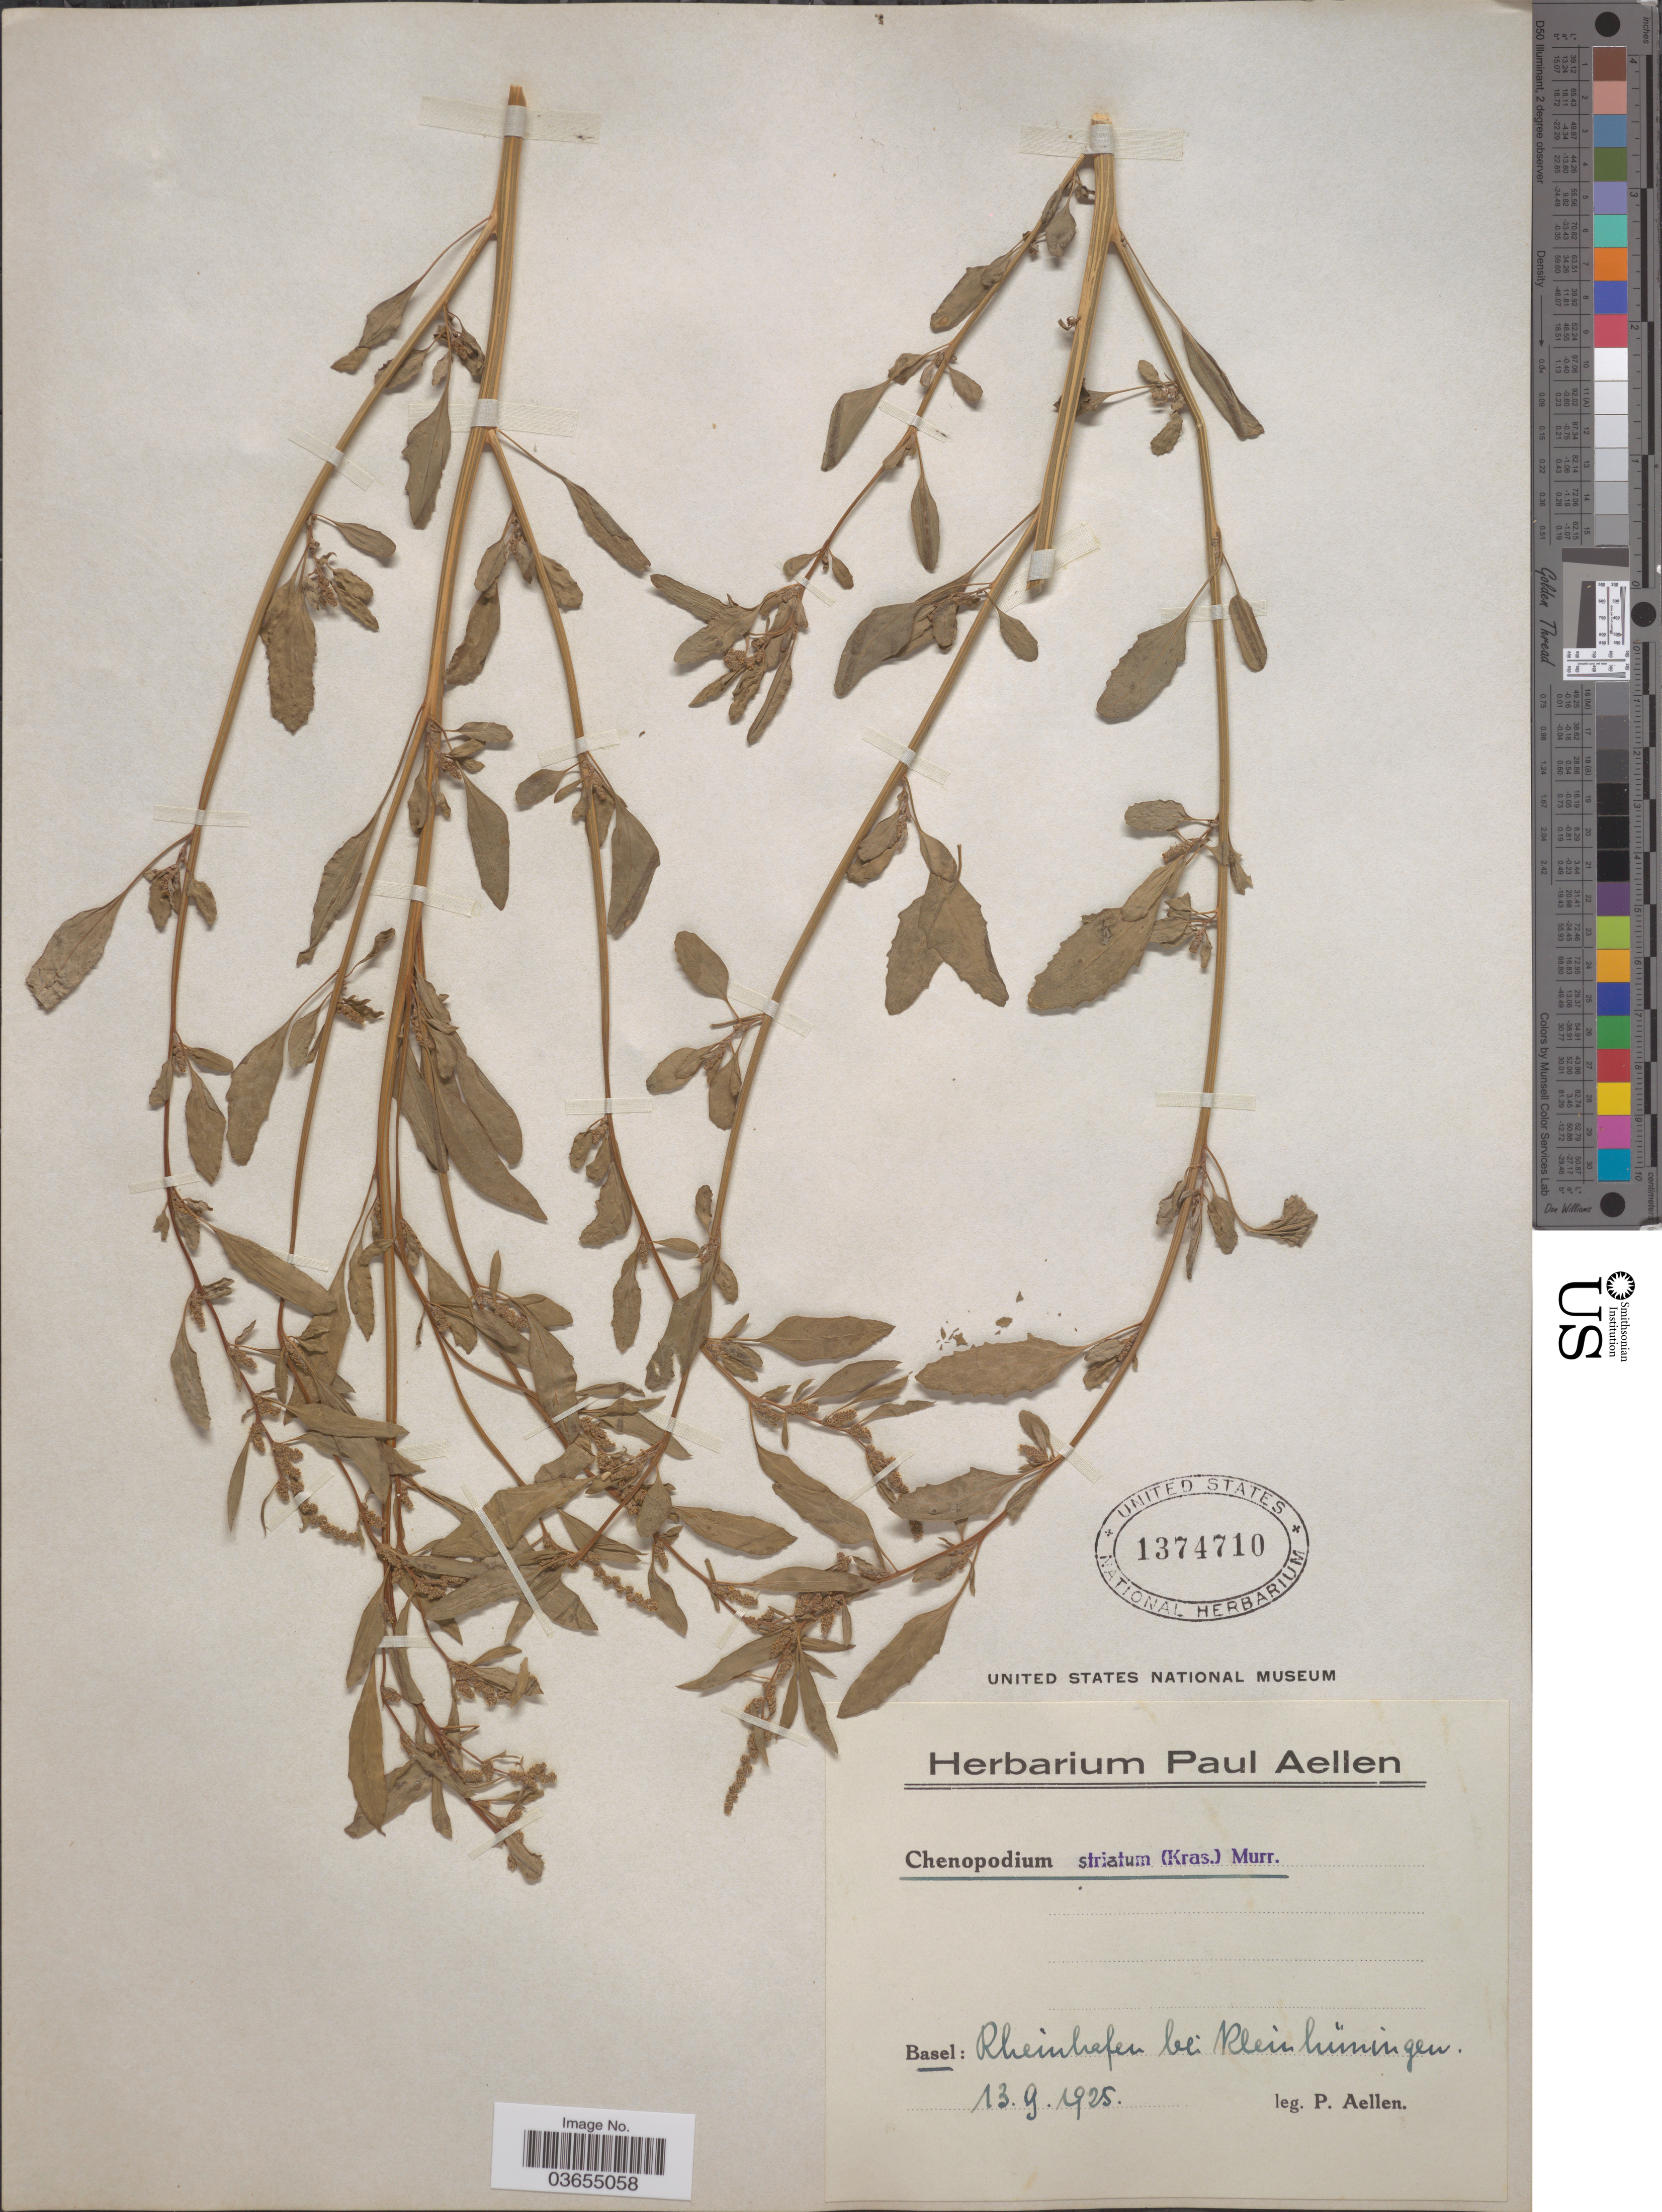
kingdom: Plantae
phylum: Tracheophyta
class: Magnoliopsida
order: Caryophyllales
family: Amaranthaceae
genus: Chenopodium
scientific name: Chenopodium striatum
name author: (Krasan) Murr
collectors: P. Aellen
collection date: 1925-09-13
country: Switzerland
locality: Basel: Rheinhafen bei Kleinhüningen.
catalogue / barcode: US 1374710